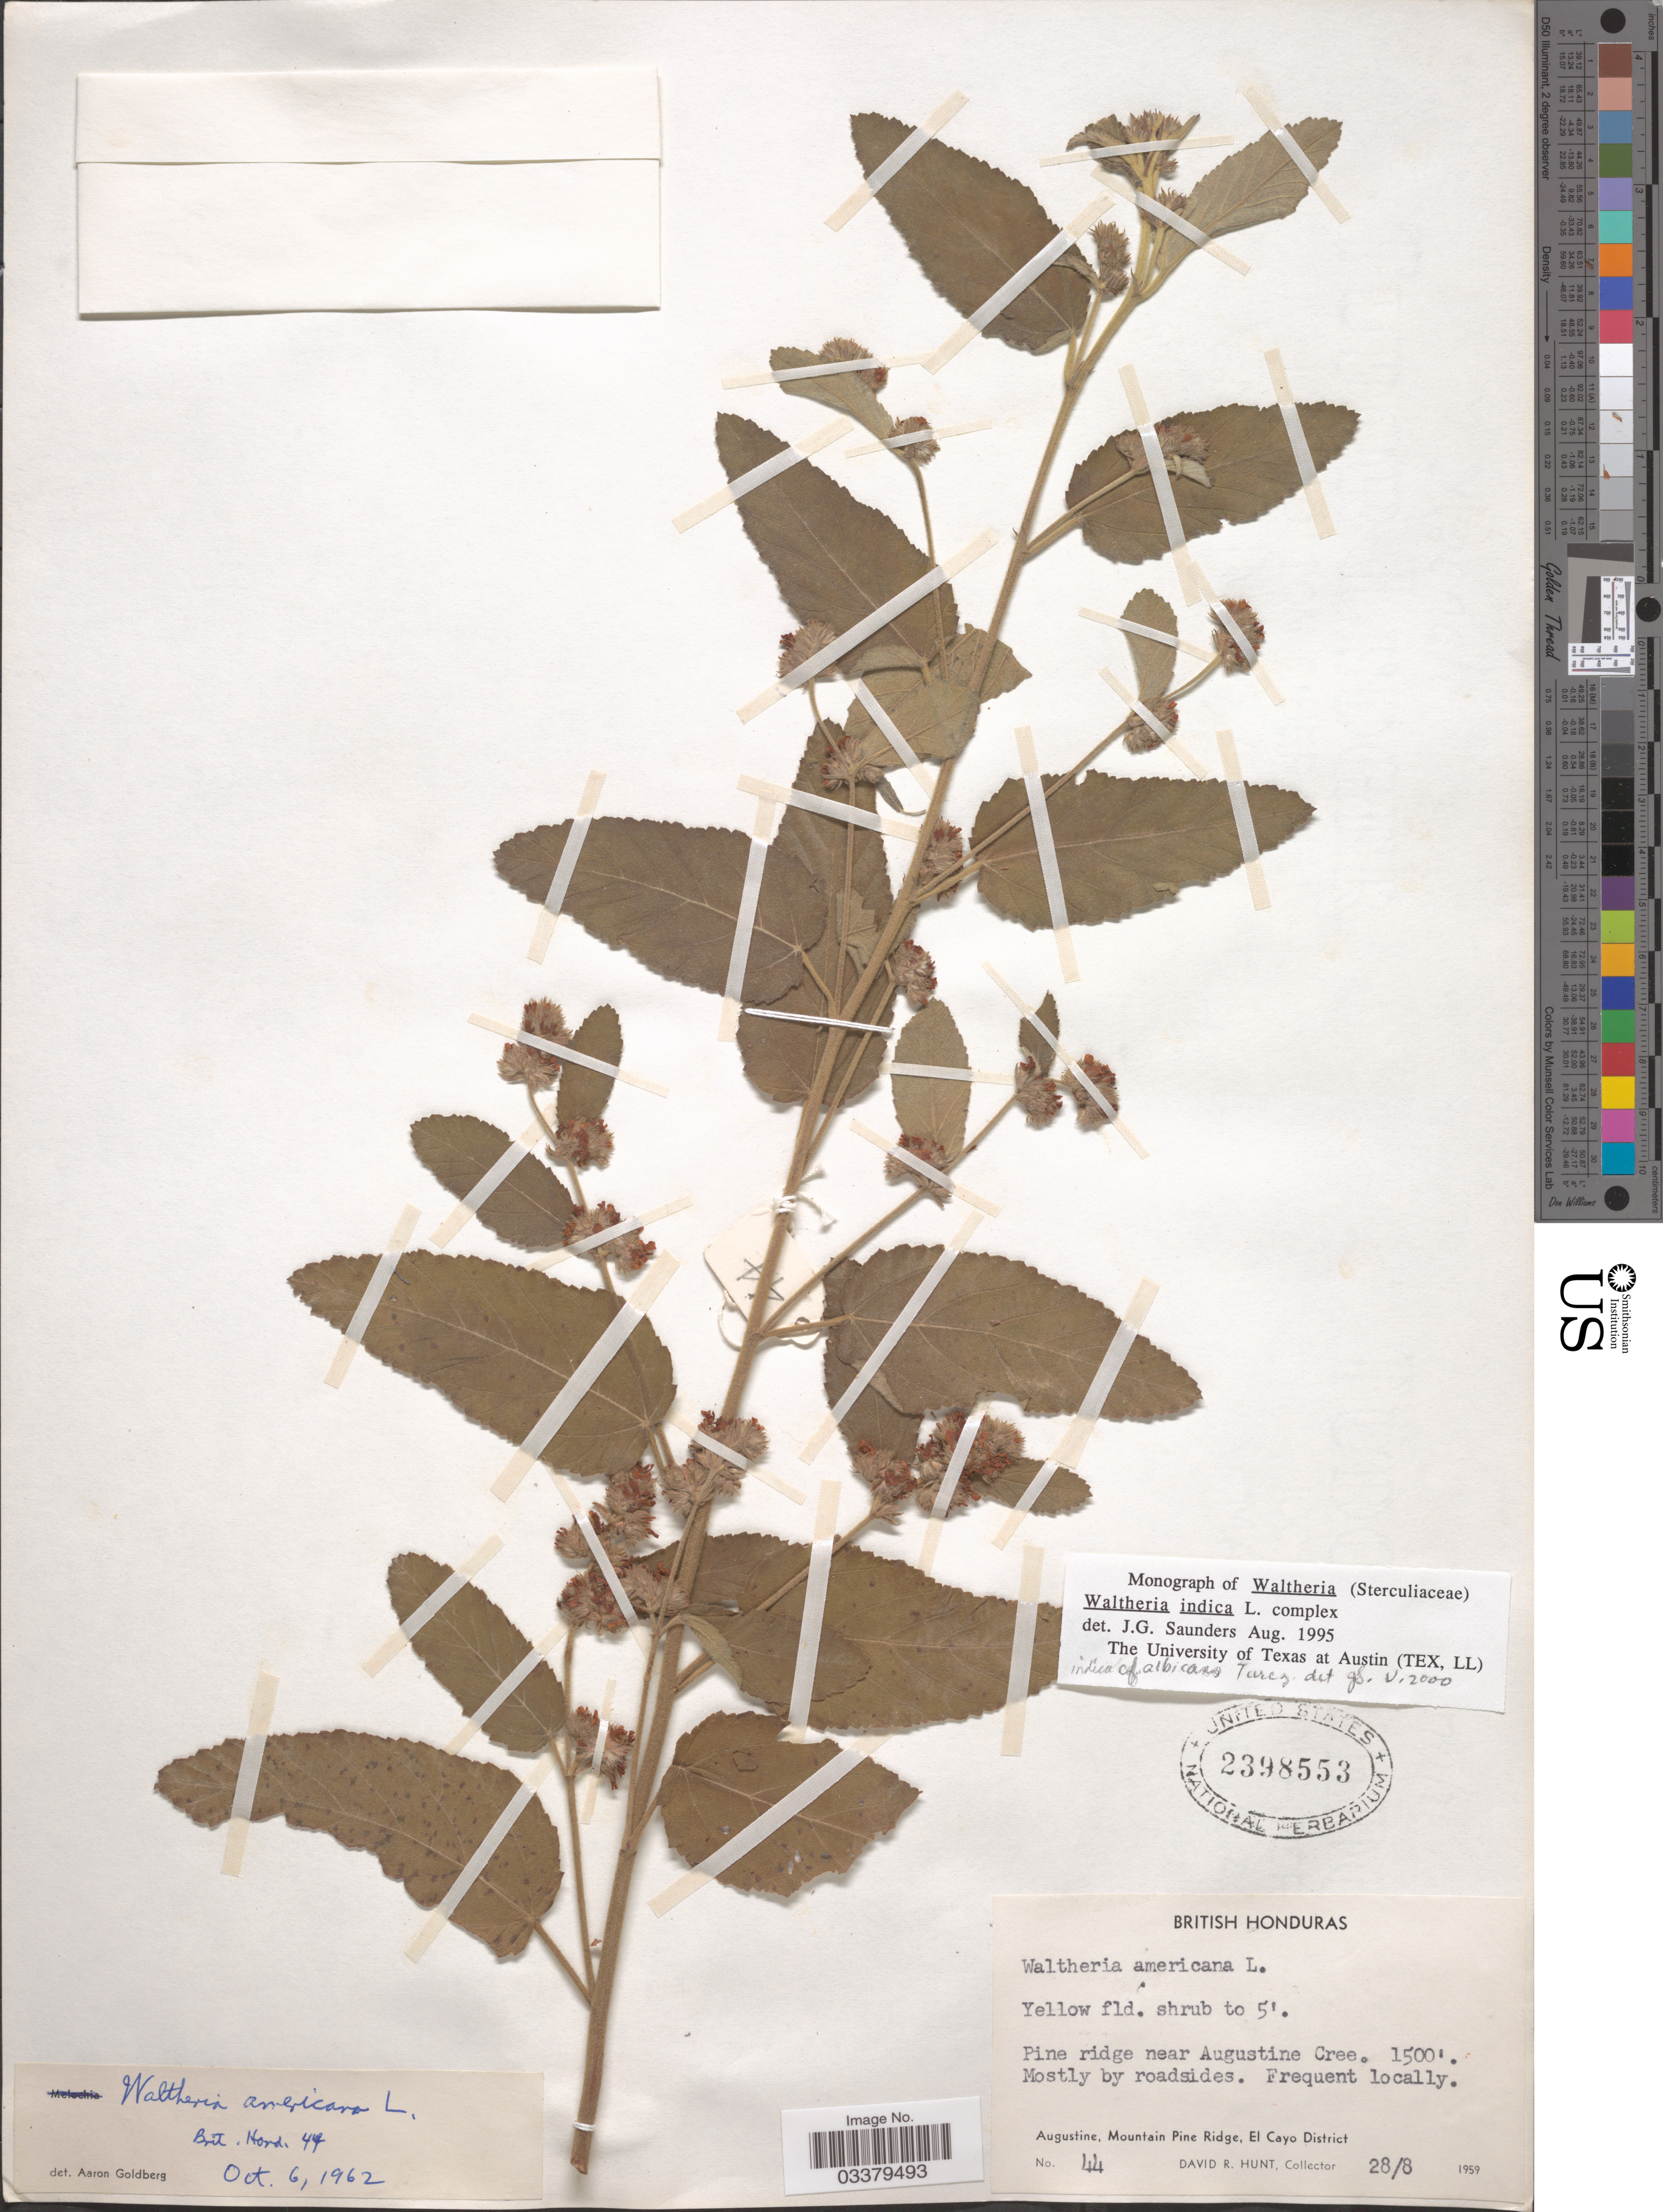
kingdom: Plantae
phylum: Tracheophyta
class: Magnoliopsida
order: Malvales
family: Malvaceae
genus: Waltheria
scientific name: Waltheria indica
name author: L.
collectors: D. Hunt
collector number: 44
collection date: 1959-08-28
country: Belize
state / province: Cayo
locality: British Honduras. Pine ridge near Augustine Cree. Mostly by roadsides. Augustine, Mountain Pine Ridge, El Cayo District.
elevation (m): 457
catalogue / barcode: US 2398553